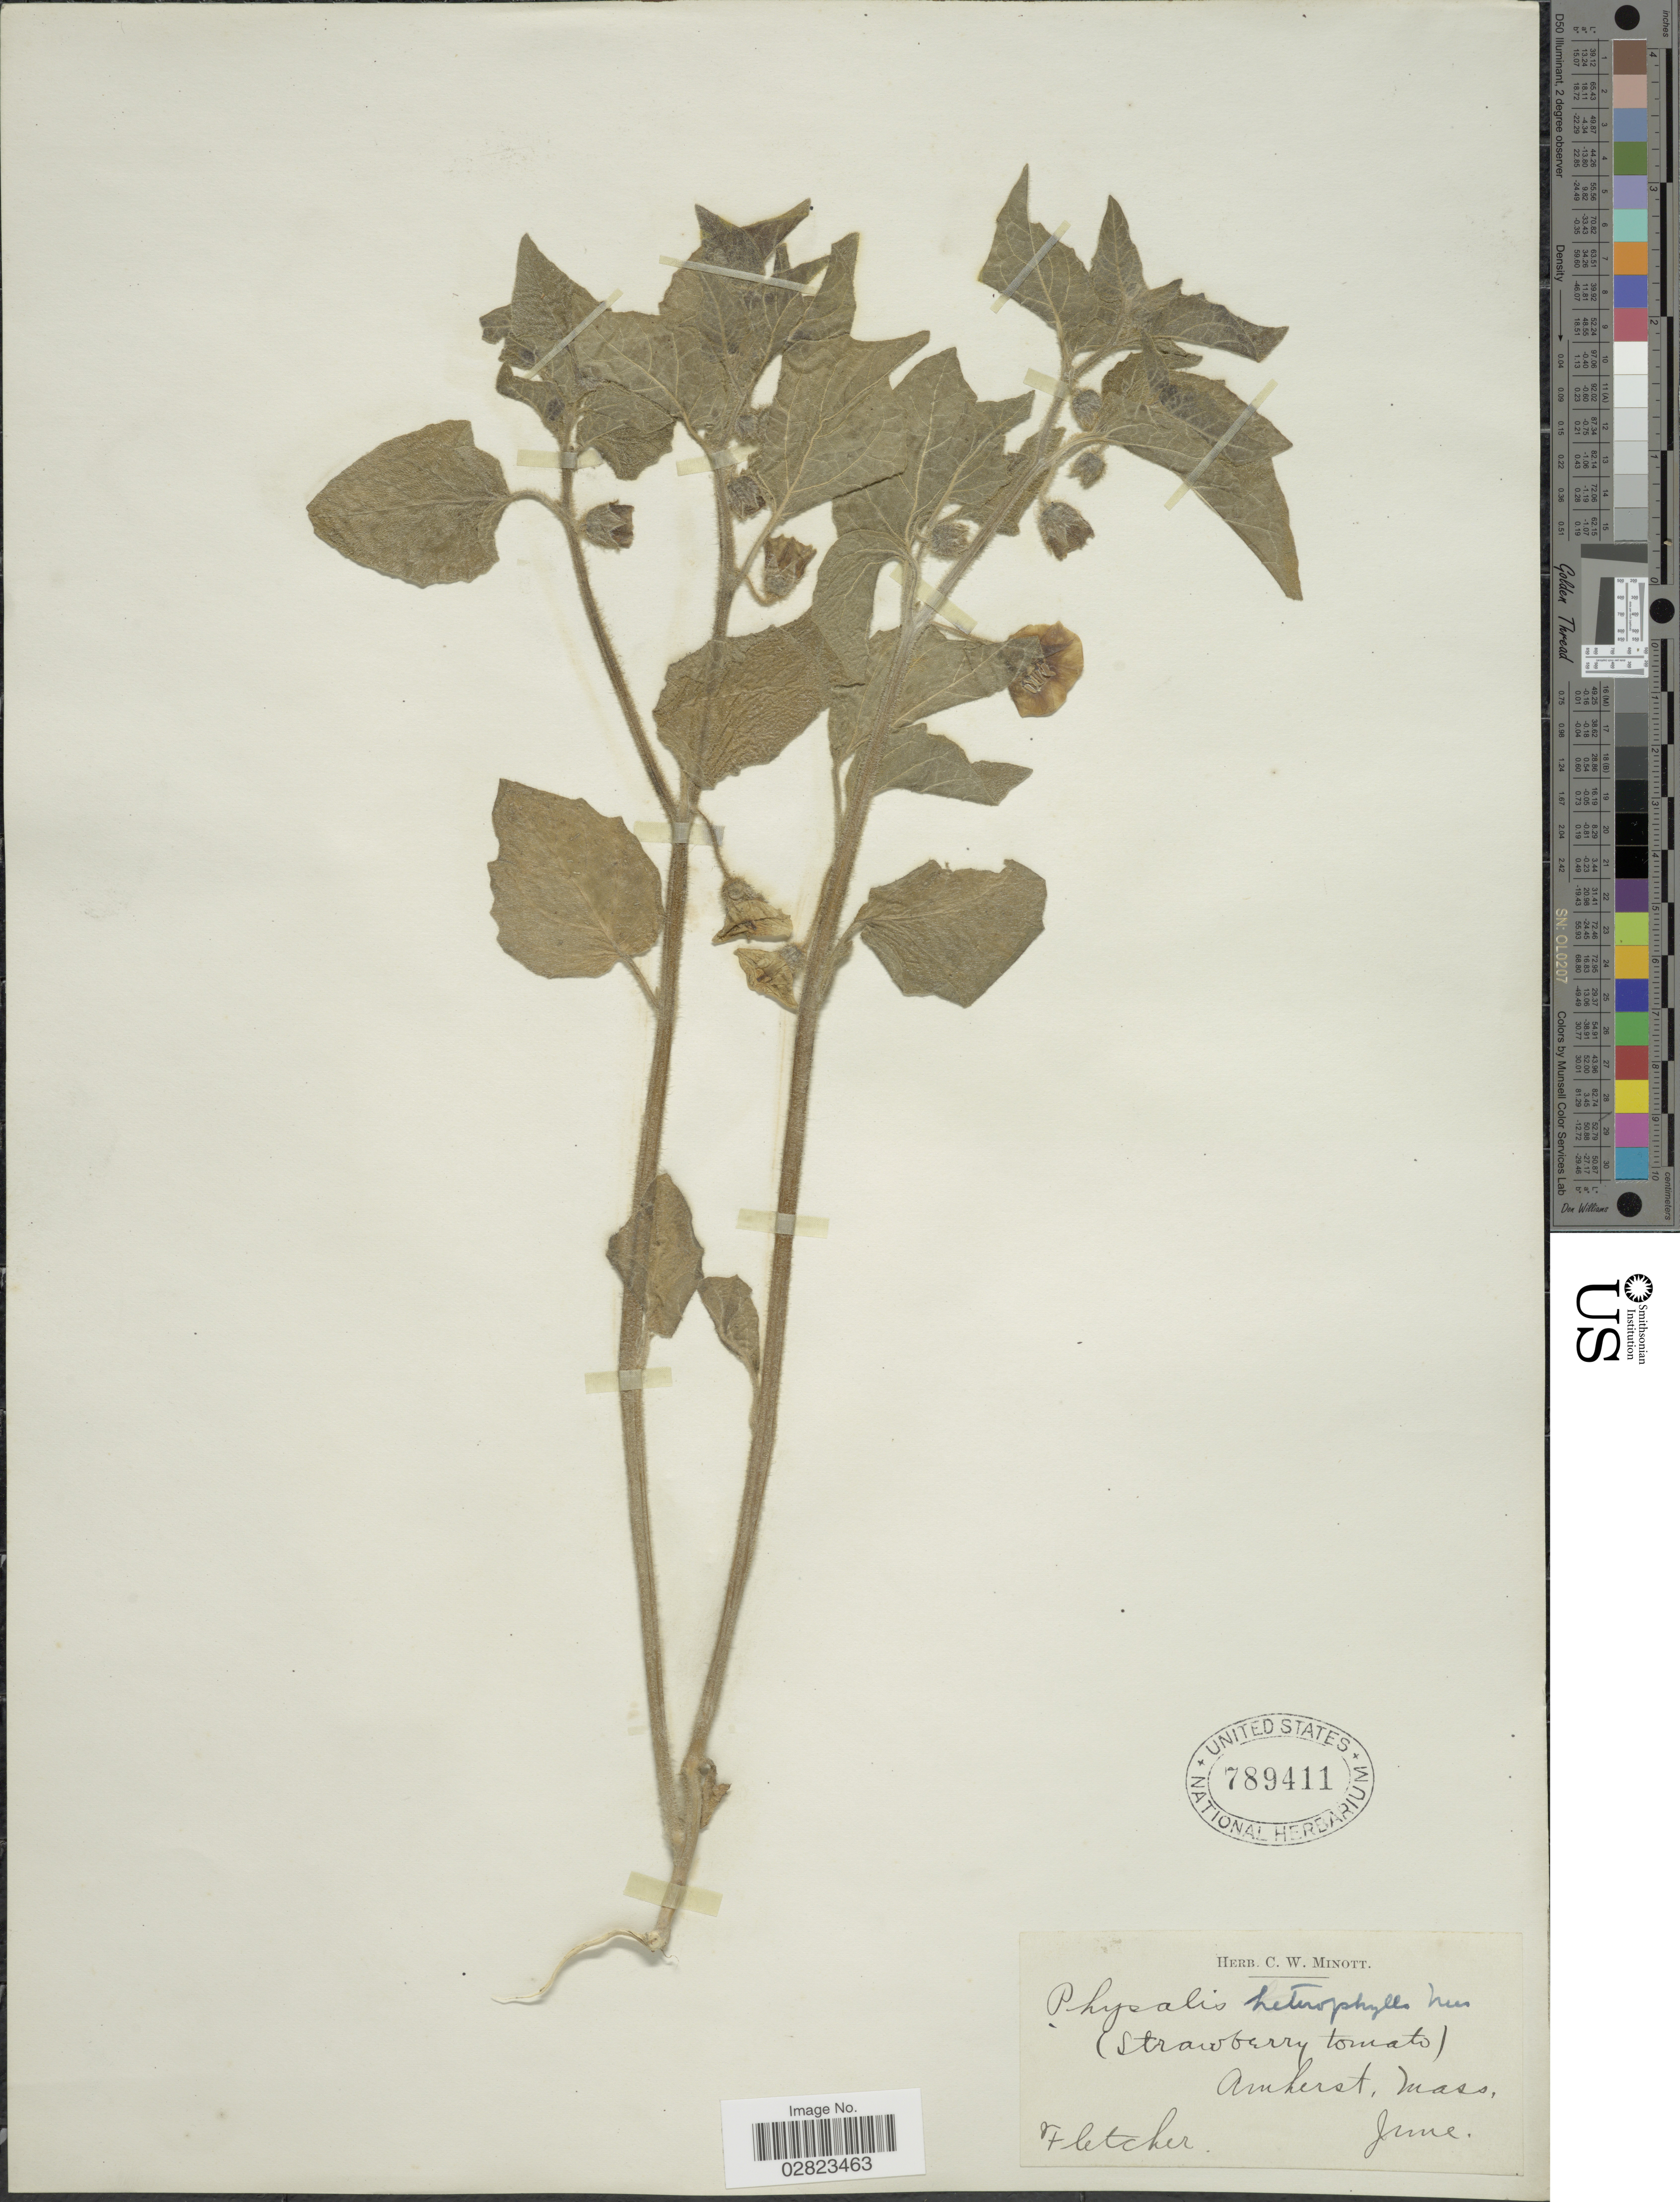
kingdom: Plantae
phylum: Tracheophyta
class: Magnoliopsida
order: Solanales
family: Solanaceae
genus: Physalis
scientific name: Physalis heterophylla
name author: Nees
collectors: -. Fletcher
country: United States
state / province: Massachusetts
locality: Amherst.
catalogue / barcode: US 789411